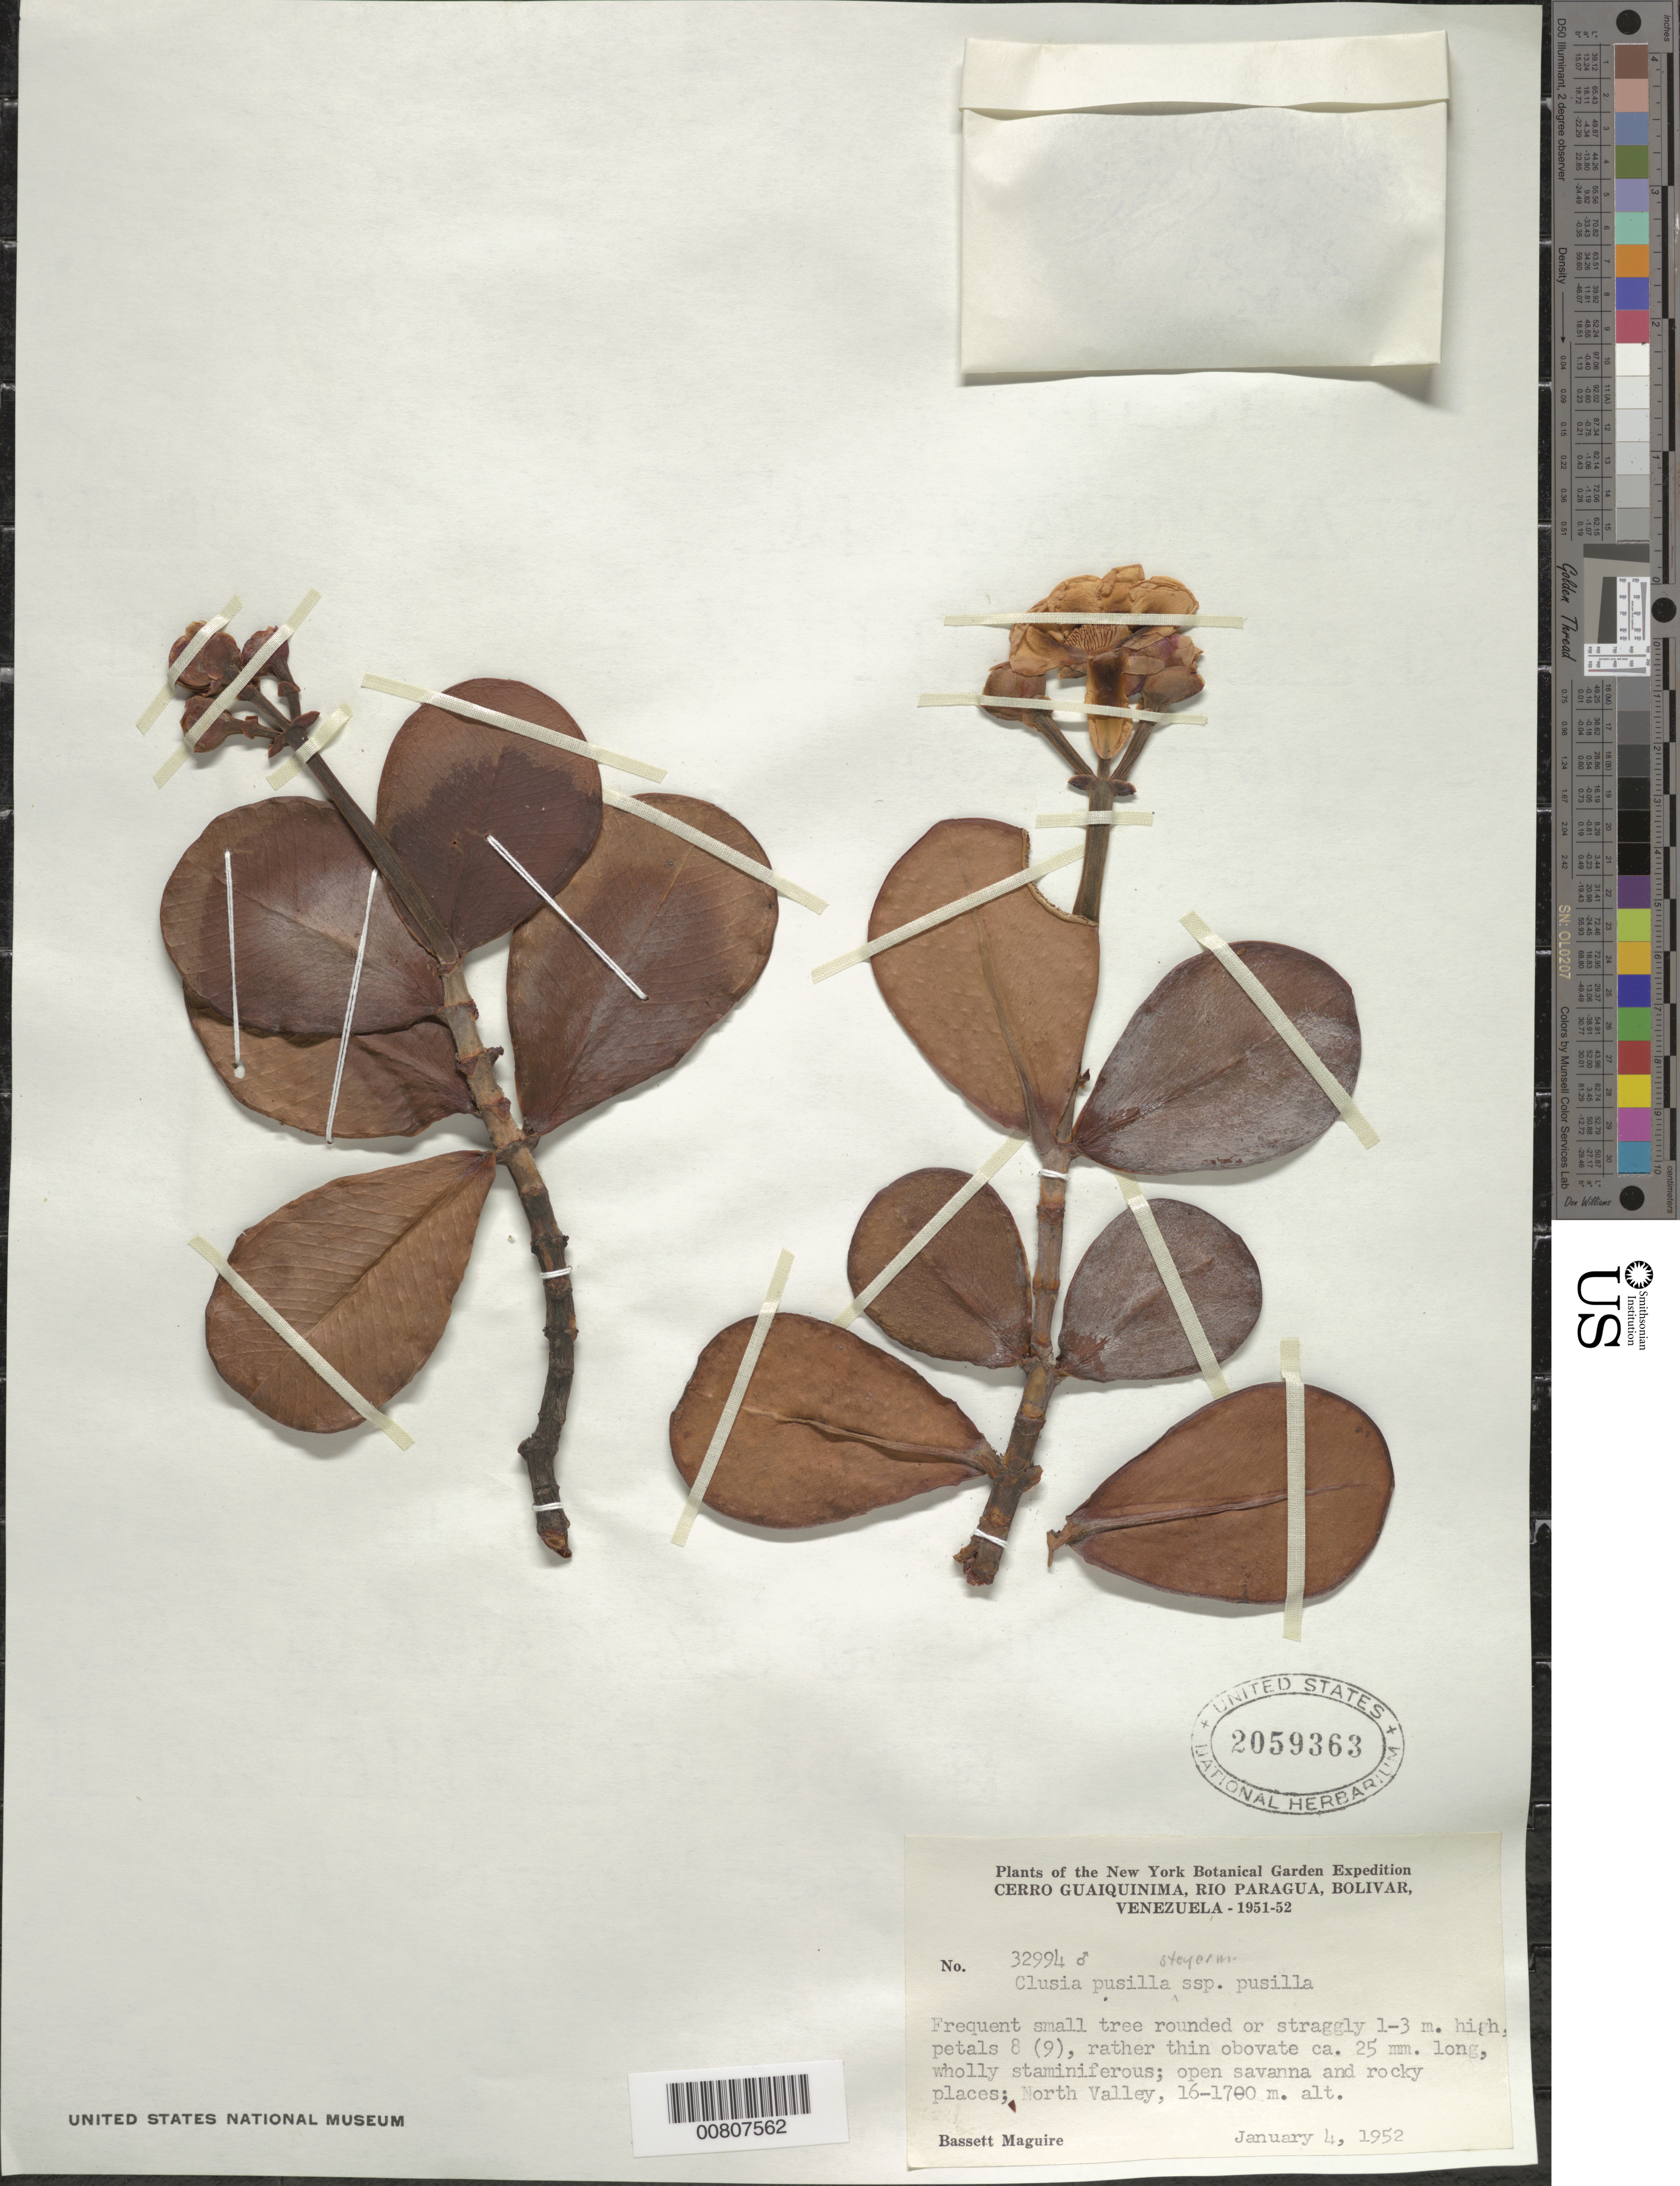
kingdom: Plantae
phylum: Tracheophyta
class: Magnoliopsida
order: Malpighiales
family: Clusiaceae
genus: Clusia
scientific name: Clusia pusilla subsp. pusilla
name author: Steyerm.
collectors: B. Maguire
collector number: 32994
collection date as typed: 4-Jan-52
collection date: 1952-01-04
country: Venezuela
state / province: Bolívar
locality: Cerro Guaiquinima, Río Paragua, "North Valley"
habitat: Open savanna and rocky places; North Valley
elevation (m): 1600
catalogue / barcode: US 2059363